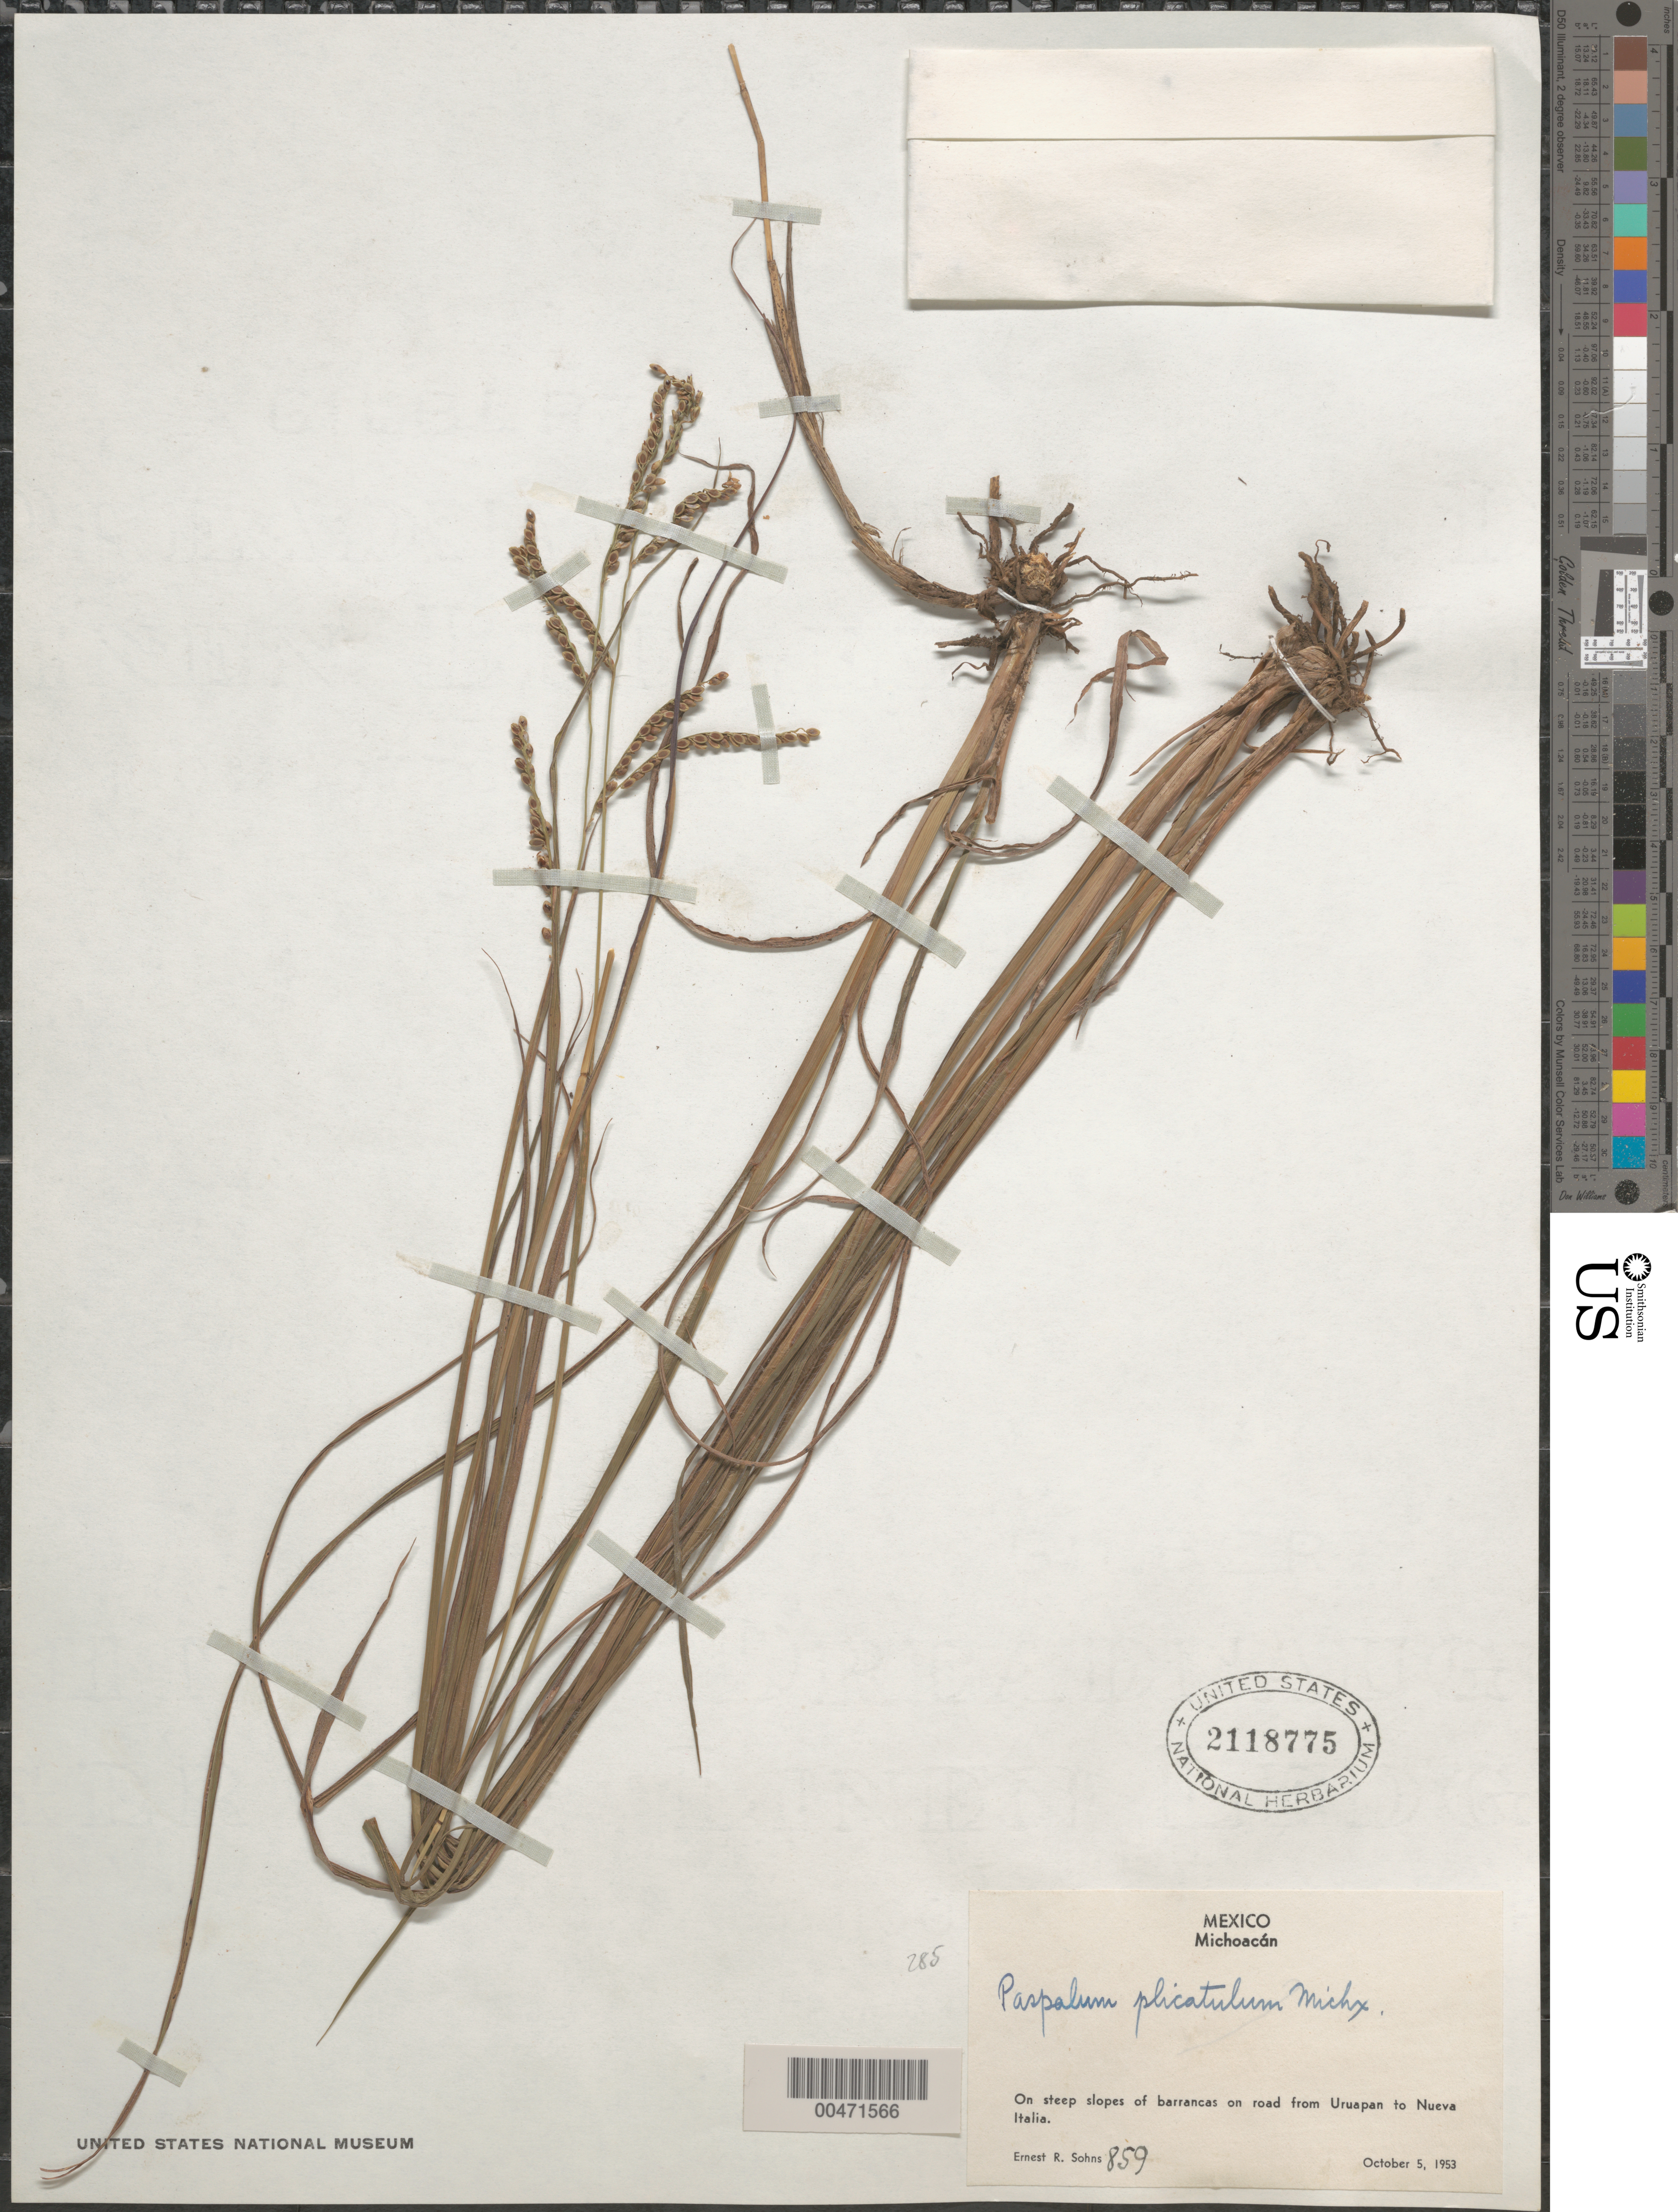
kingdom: Plantae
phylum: Tracheophyta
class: Liliopsida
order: Poales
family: Poaceae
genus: Paspalum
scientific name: Paspalum plicatulum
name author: Michx.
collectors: E. R. Sohns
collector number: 859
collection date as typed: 5 Oct 1953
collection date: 1953-10-05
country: Mexico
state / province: Michoacán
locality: On rd from Uruapan to Nueva Italia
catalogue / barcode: US 2118775